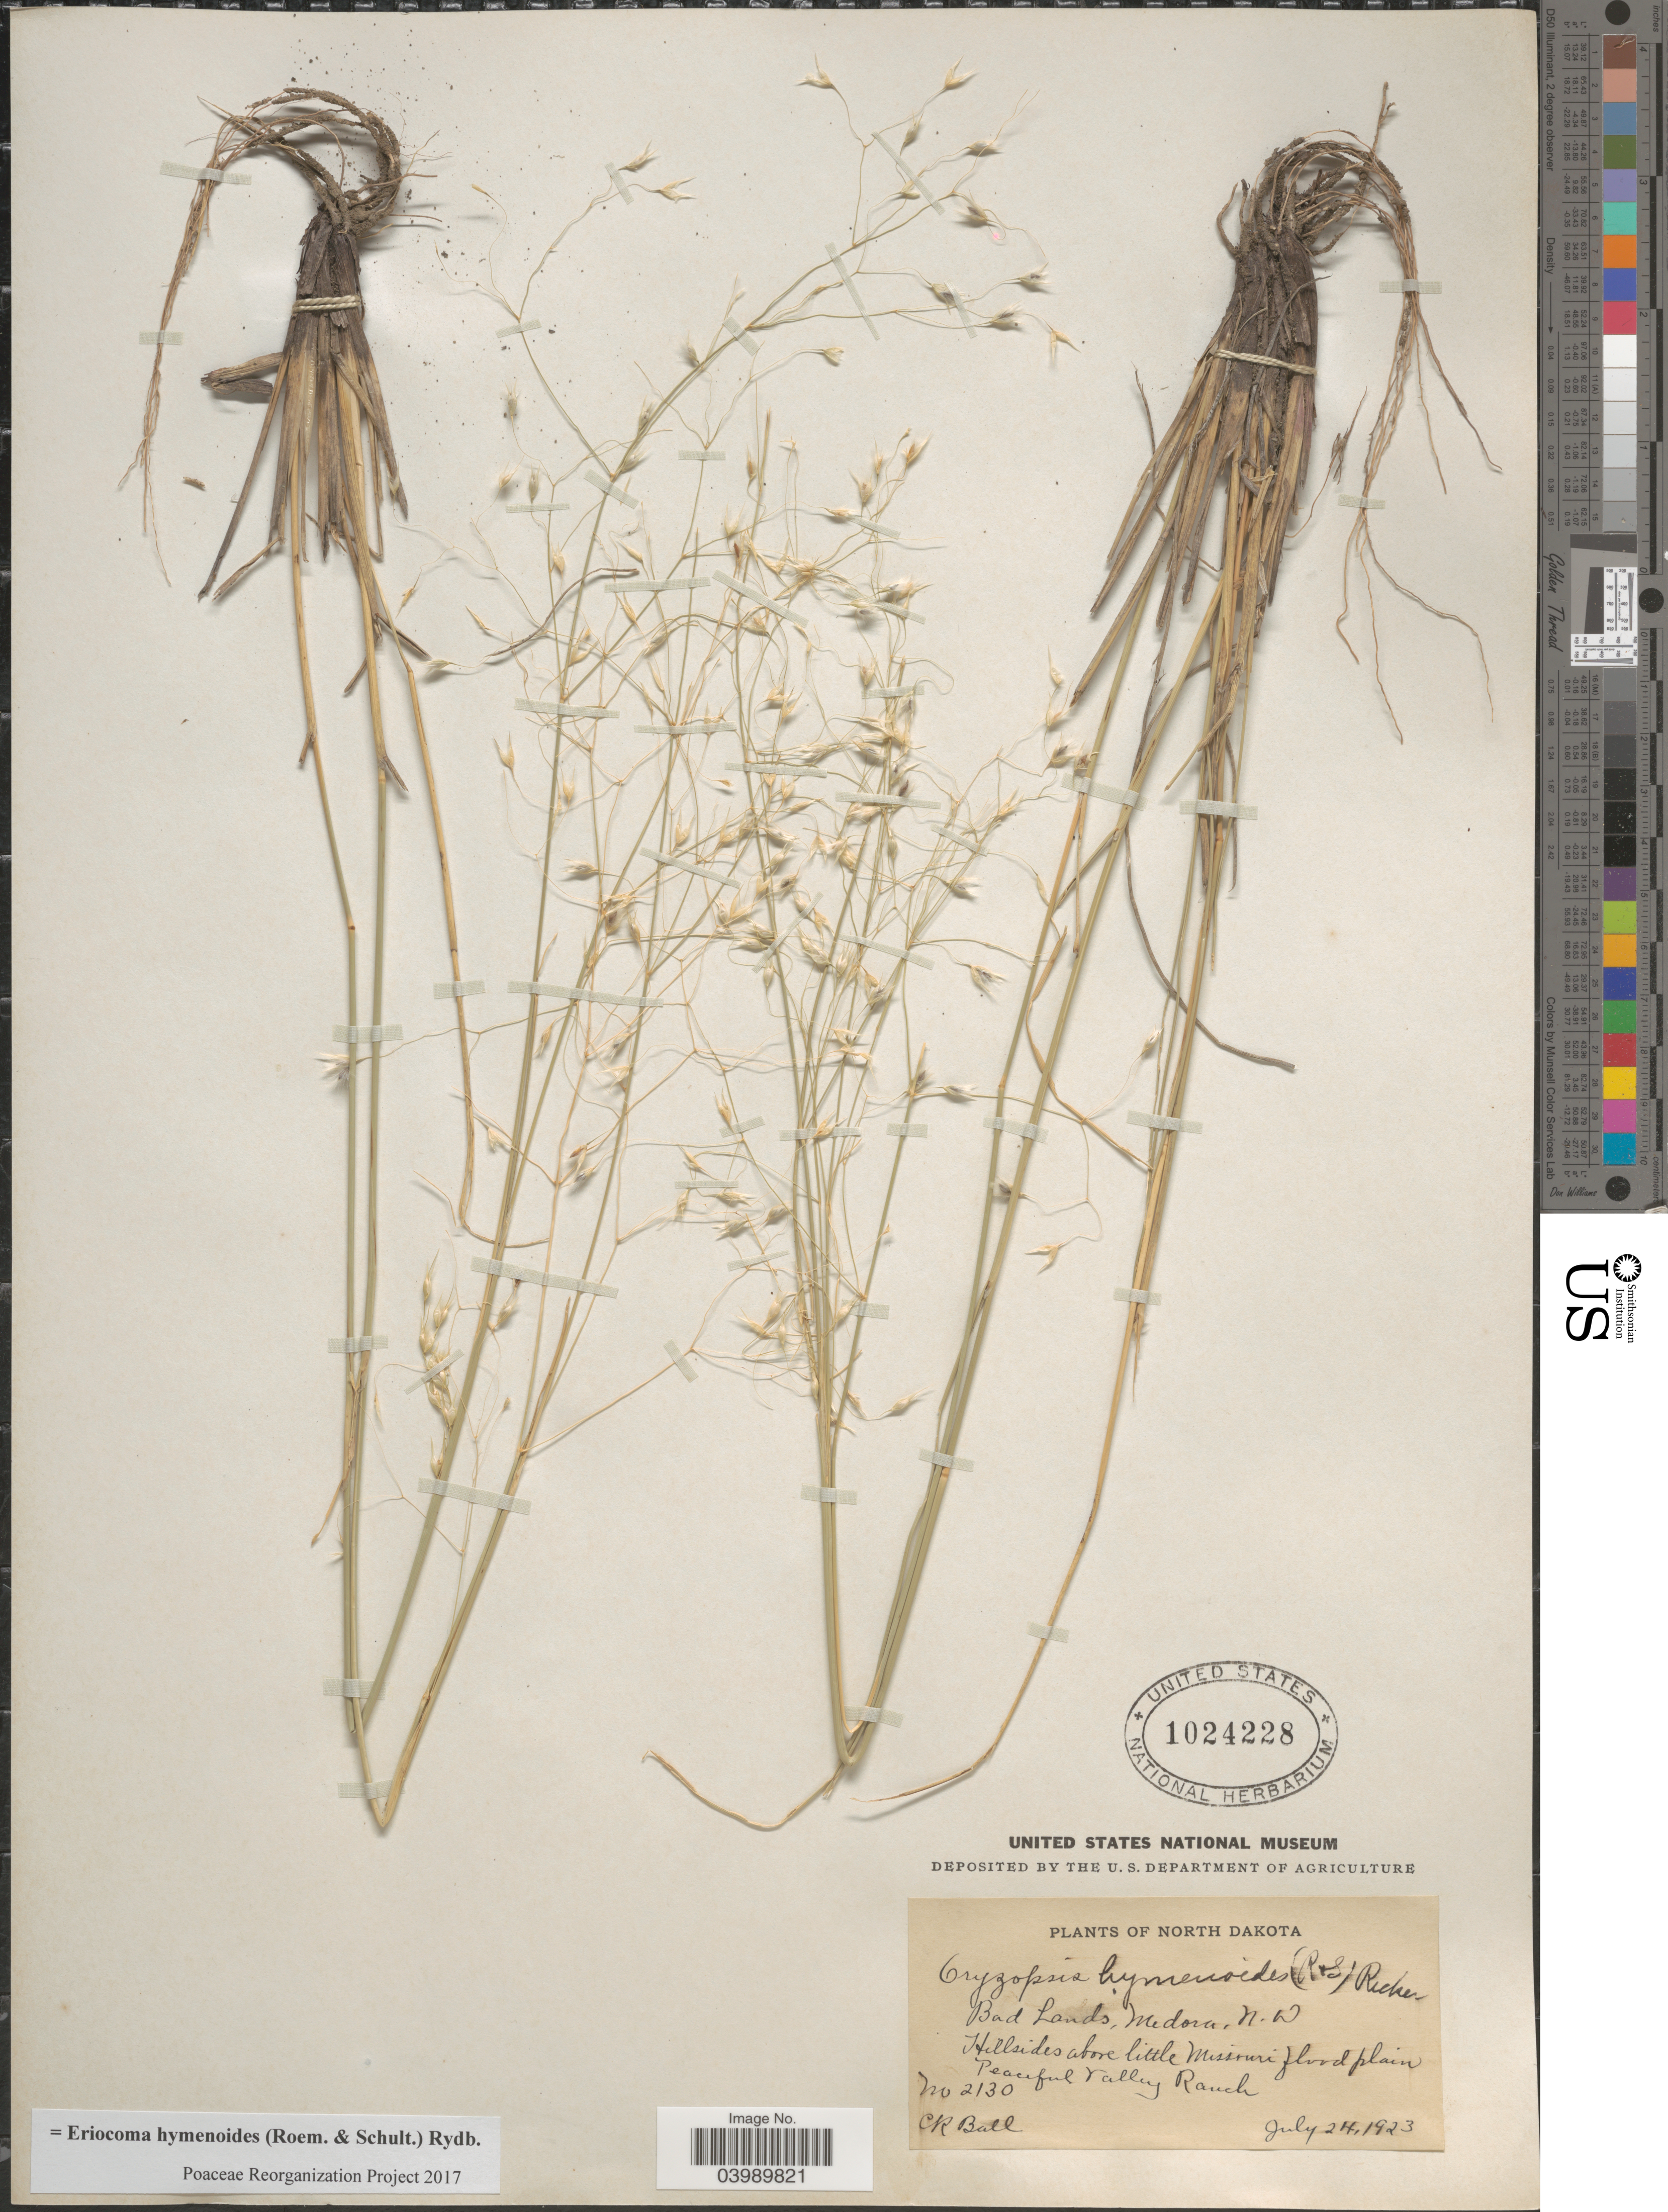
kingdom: Plantae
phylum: Tracheophyta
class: Liliopsida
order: Poales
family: Poaceae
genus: Eriocoma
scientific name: Eriocoma hymenoides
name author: (Roem. & Schult.) Rydb.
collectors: C. R. Ball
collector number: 2130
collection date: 1923-07-24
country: United States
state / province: North Dakota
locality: Bad Lands, Medora. Hillsides above little Missouri flood plain Peaceful Valley Ranch.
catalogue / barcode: US 1024228